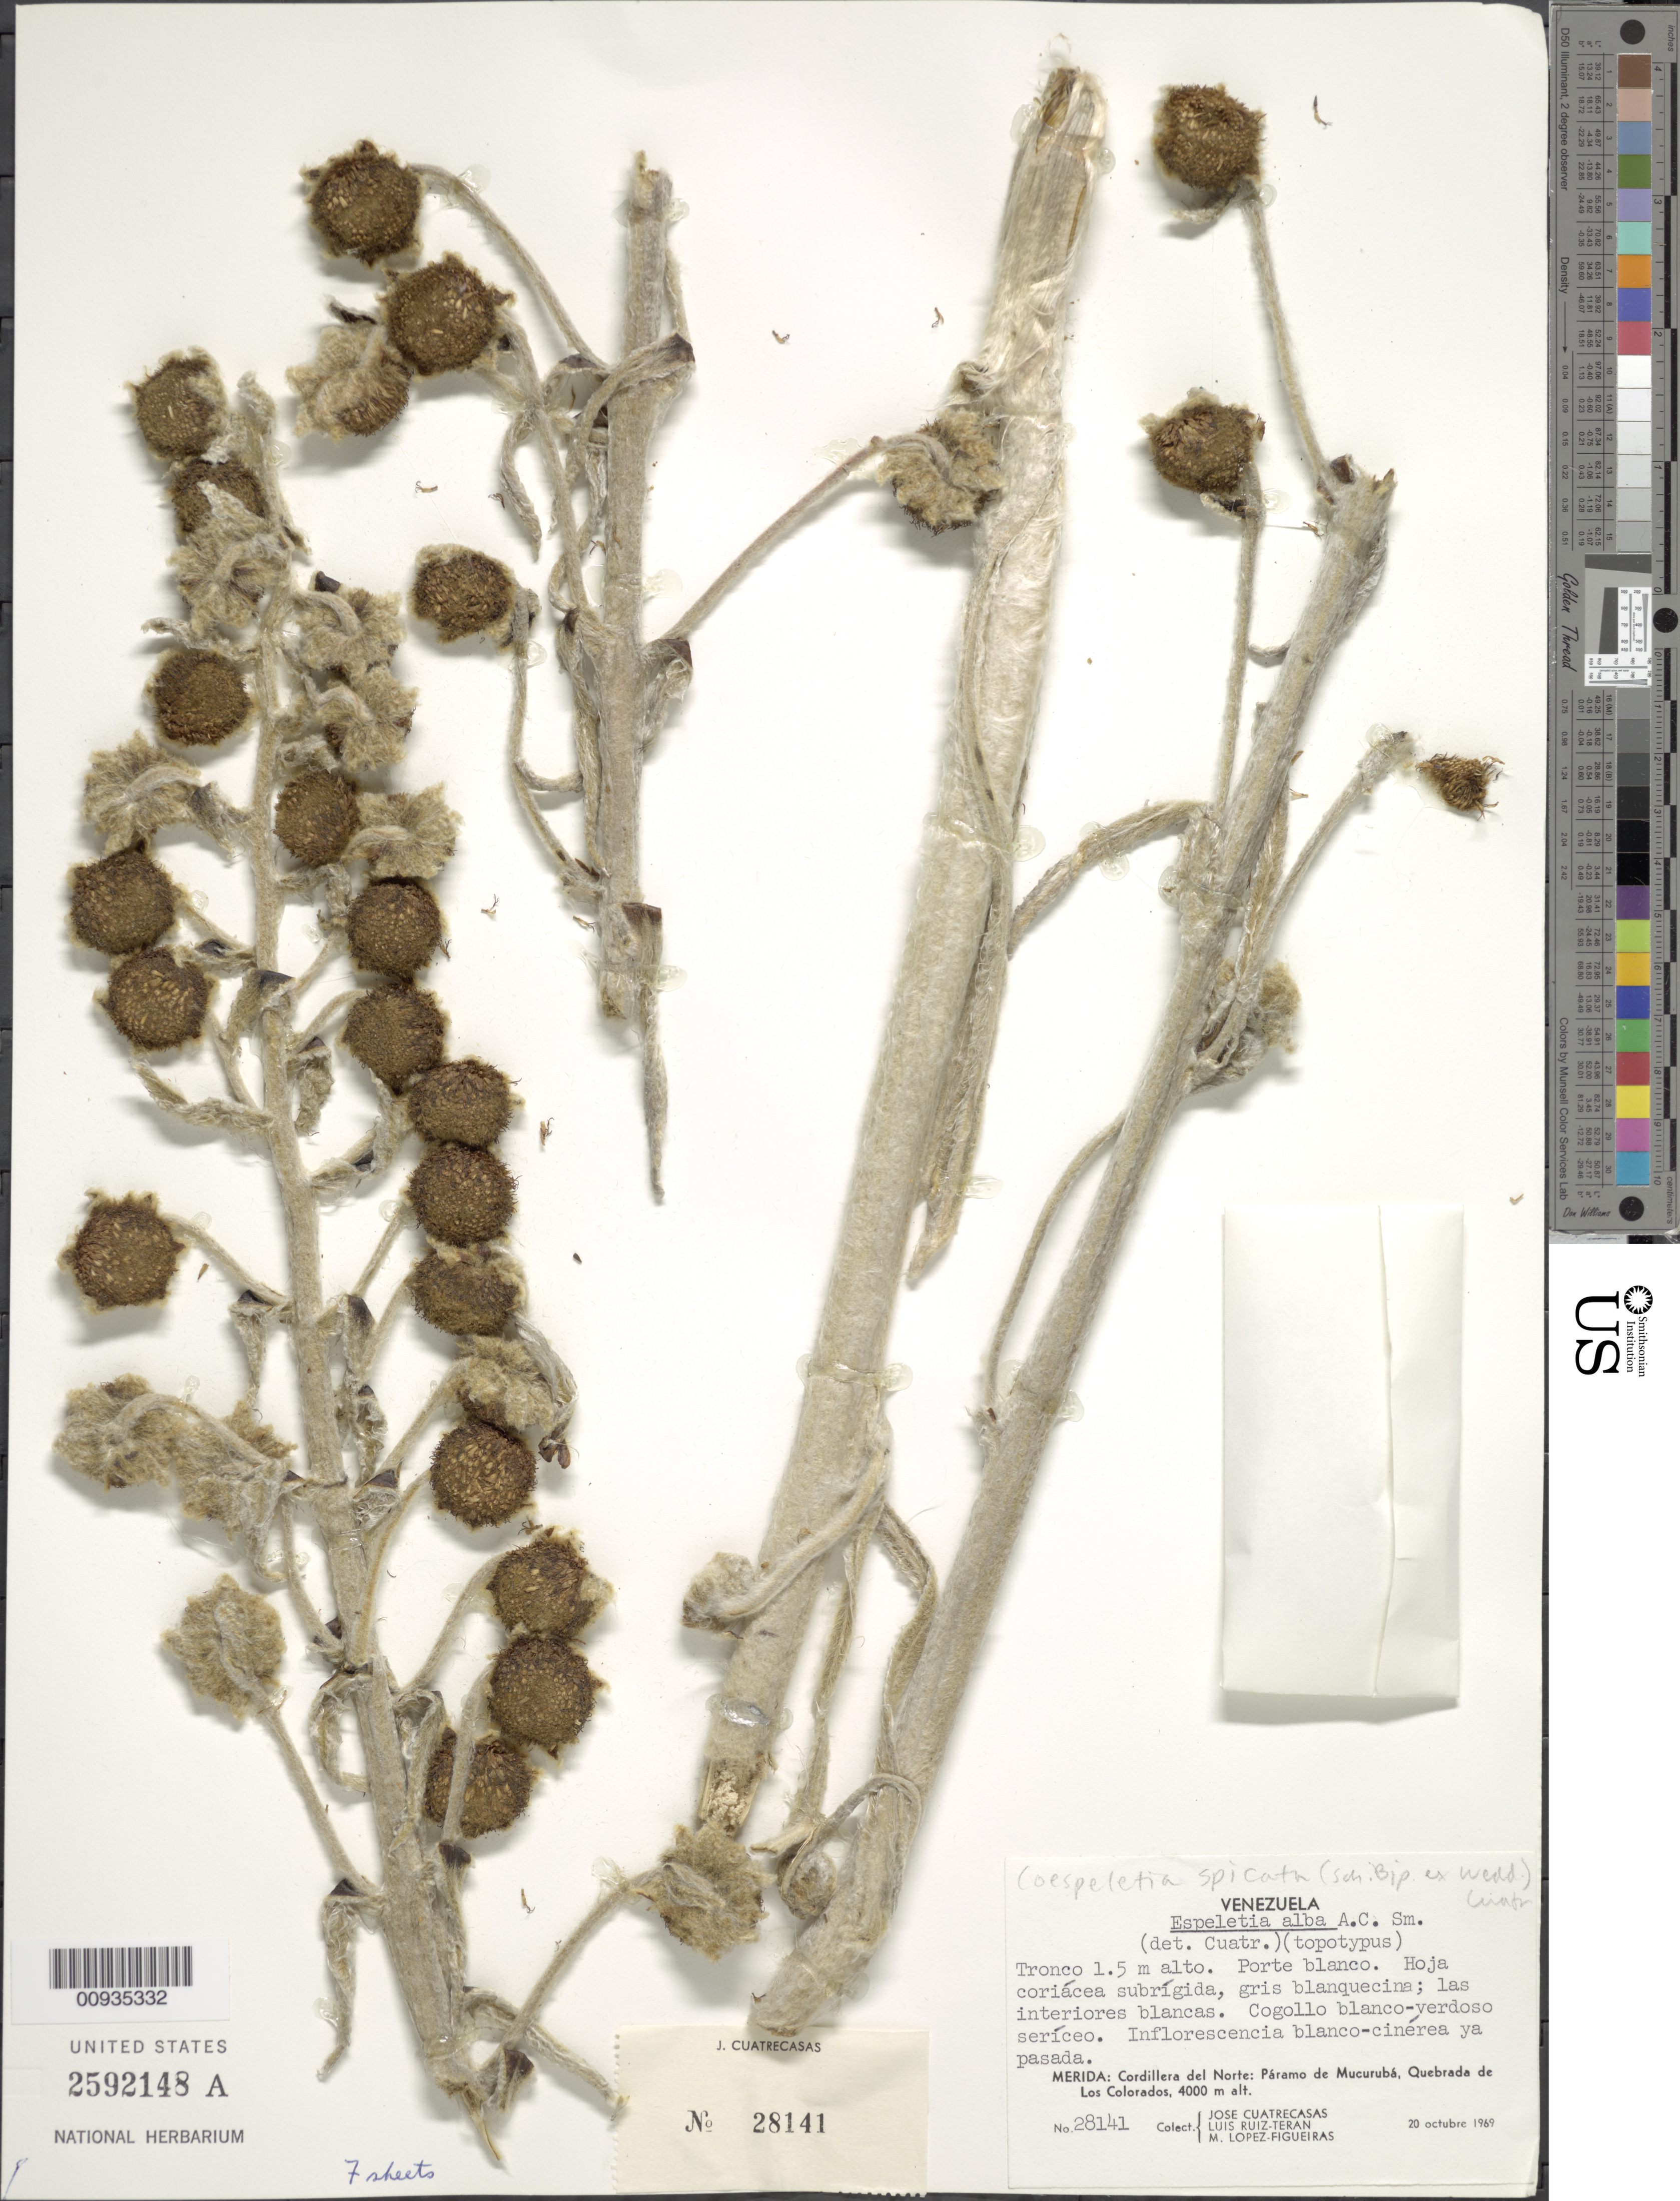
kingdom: Plantae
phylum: Tracheophyta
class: Magnoliopsida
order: Asterales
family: Asteraceae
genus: Coespeletia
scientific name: Coespeletia spicata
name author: (Sch. Bip. ex Wedd.) Cuatrec.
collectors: J. Cuatrecasas, L. Teran & M. López Figueiras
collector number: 28141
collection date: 1969-10-20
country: Venezuela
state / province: Mérida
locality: Cordillera del Norte: Paramo de Mucuriba, Quebrada de Los Colorados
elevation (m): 4000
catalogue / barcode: US 2592148A